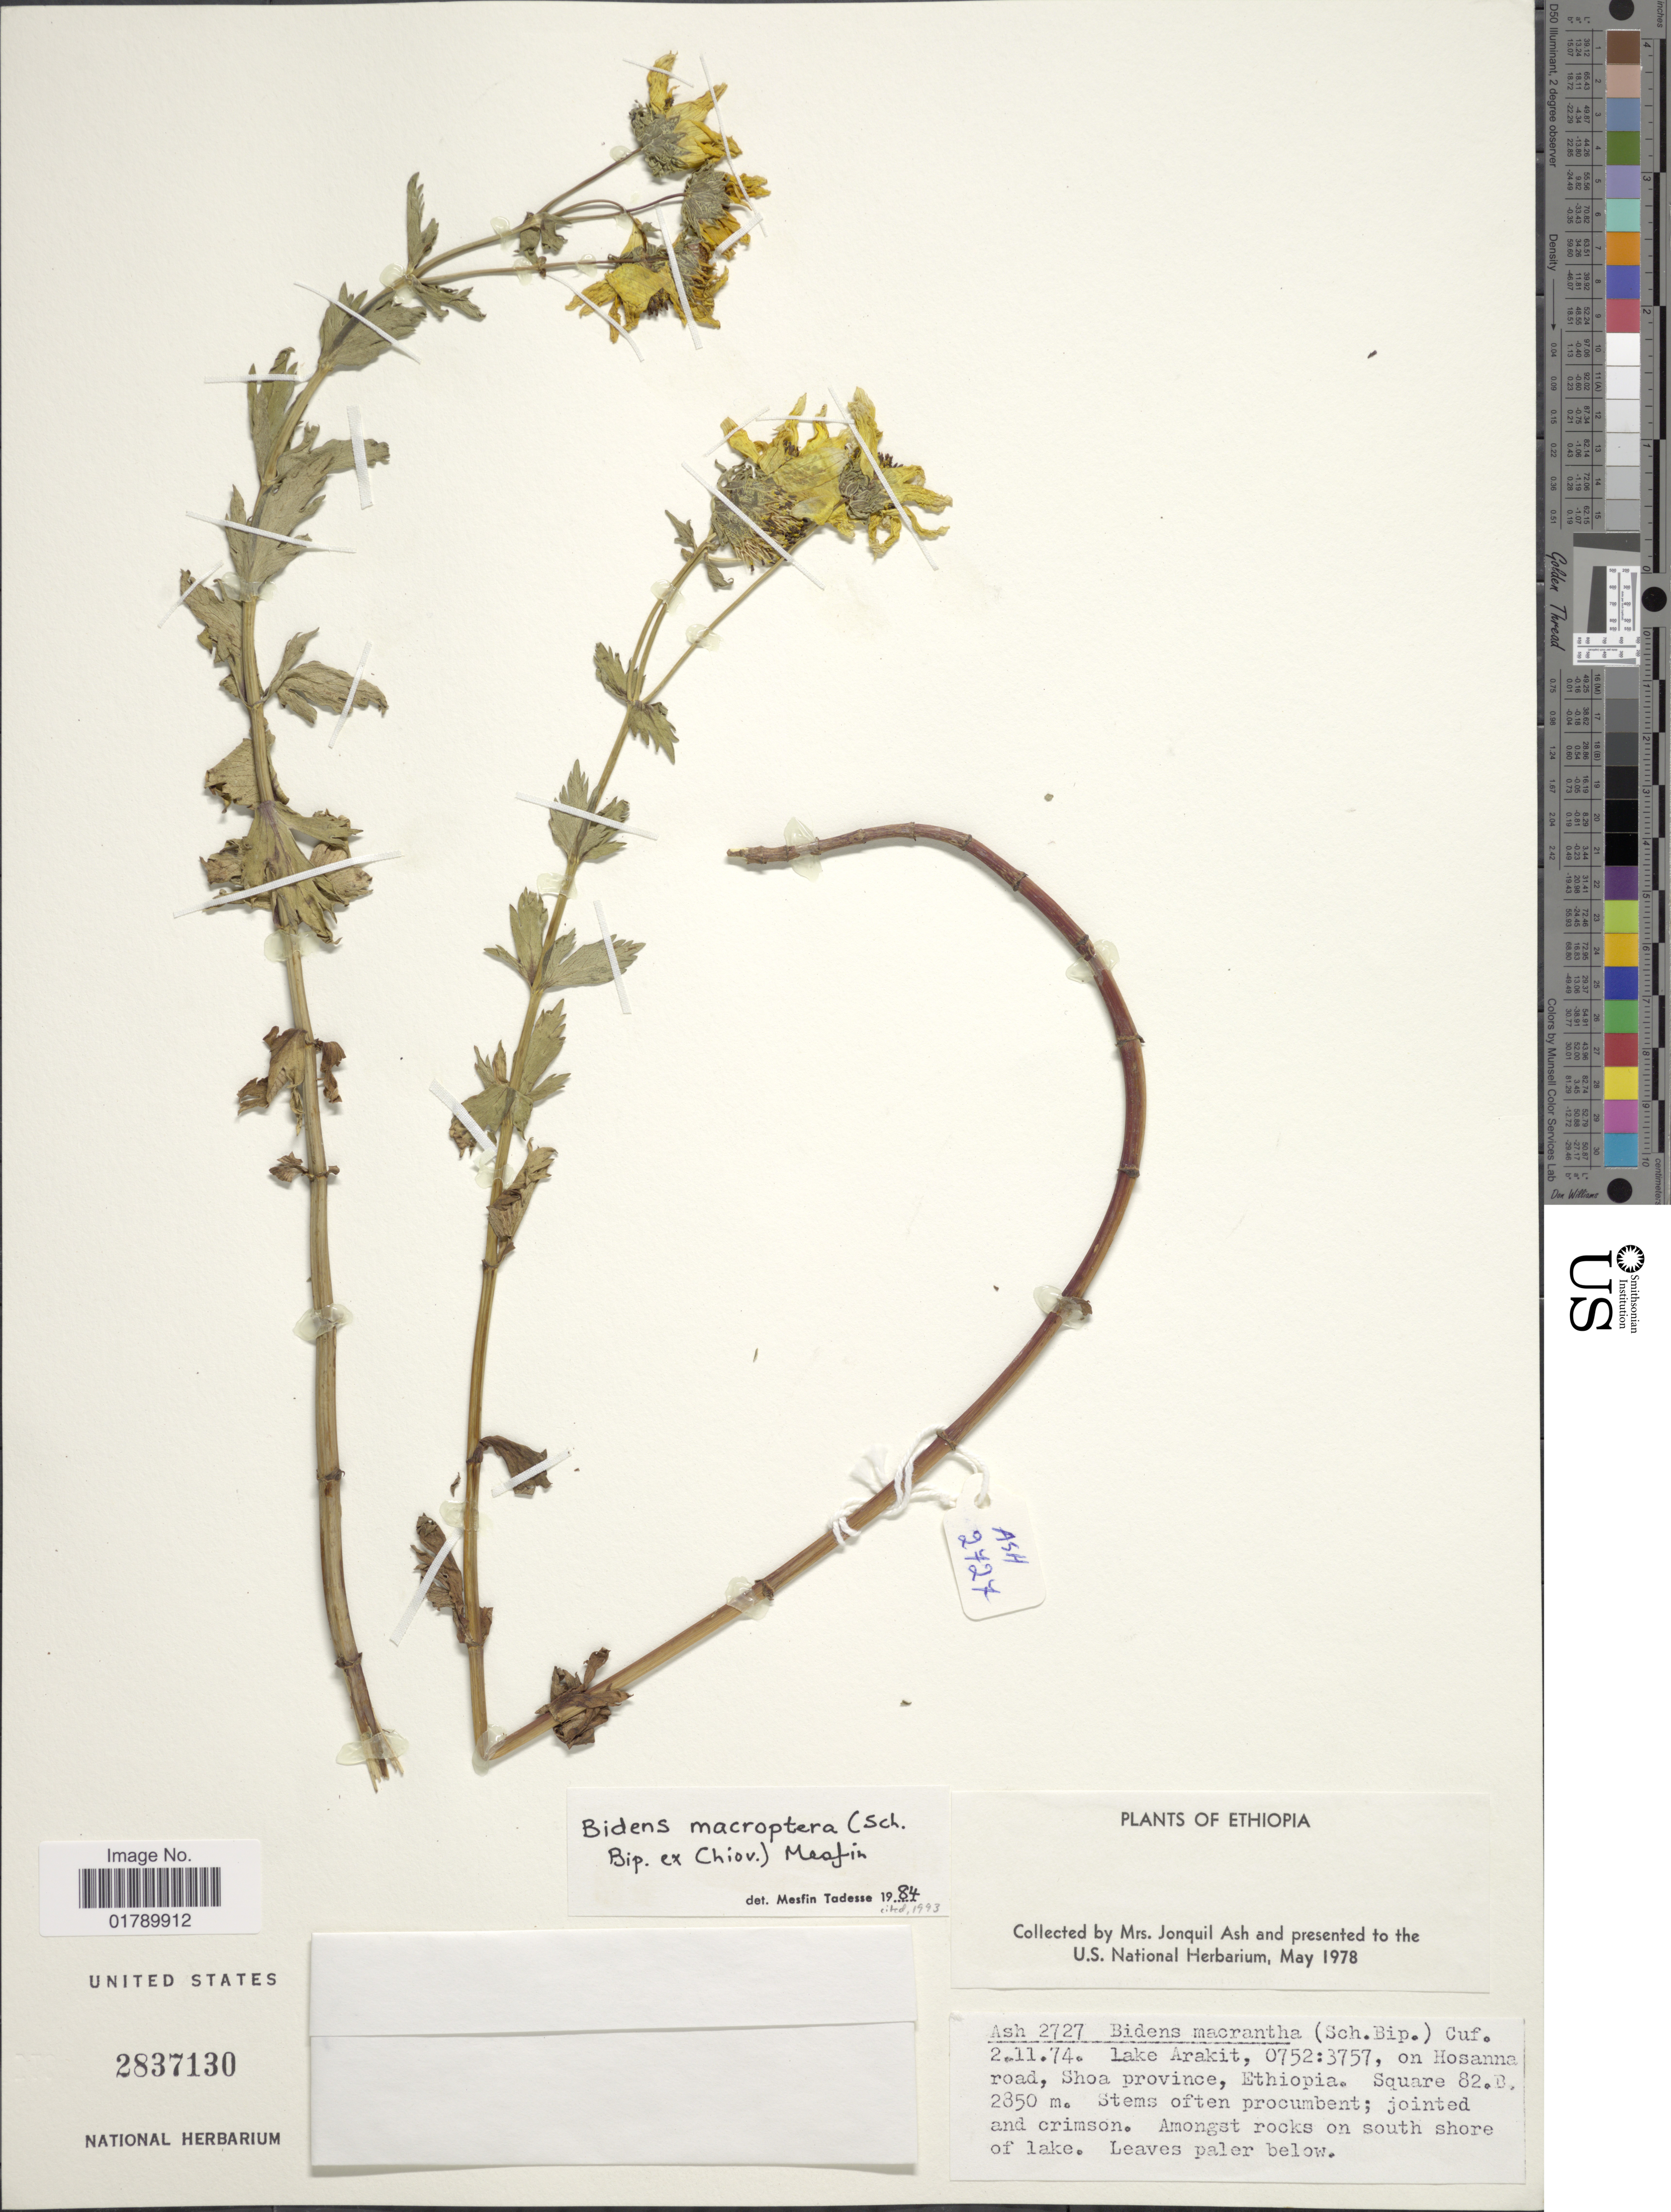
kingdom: Plantae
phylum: Tracheophyta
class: Magnoliopsida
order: Asterales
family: Asteraceae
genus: Bidens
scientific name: Bidens macroptera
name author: (Sch. Bip. ex Chiov.) Mesfin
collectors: J. Ash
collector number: Ash2727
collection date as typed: Transcribed d/m/y: 2/11/74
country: Ethiopia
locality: Lake Arakit, on Hosanna road, Shoa province, Ethiopia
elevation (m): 2850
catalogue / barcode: US 2837130